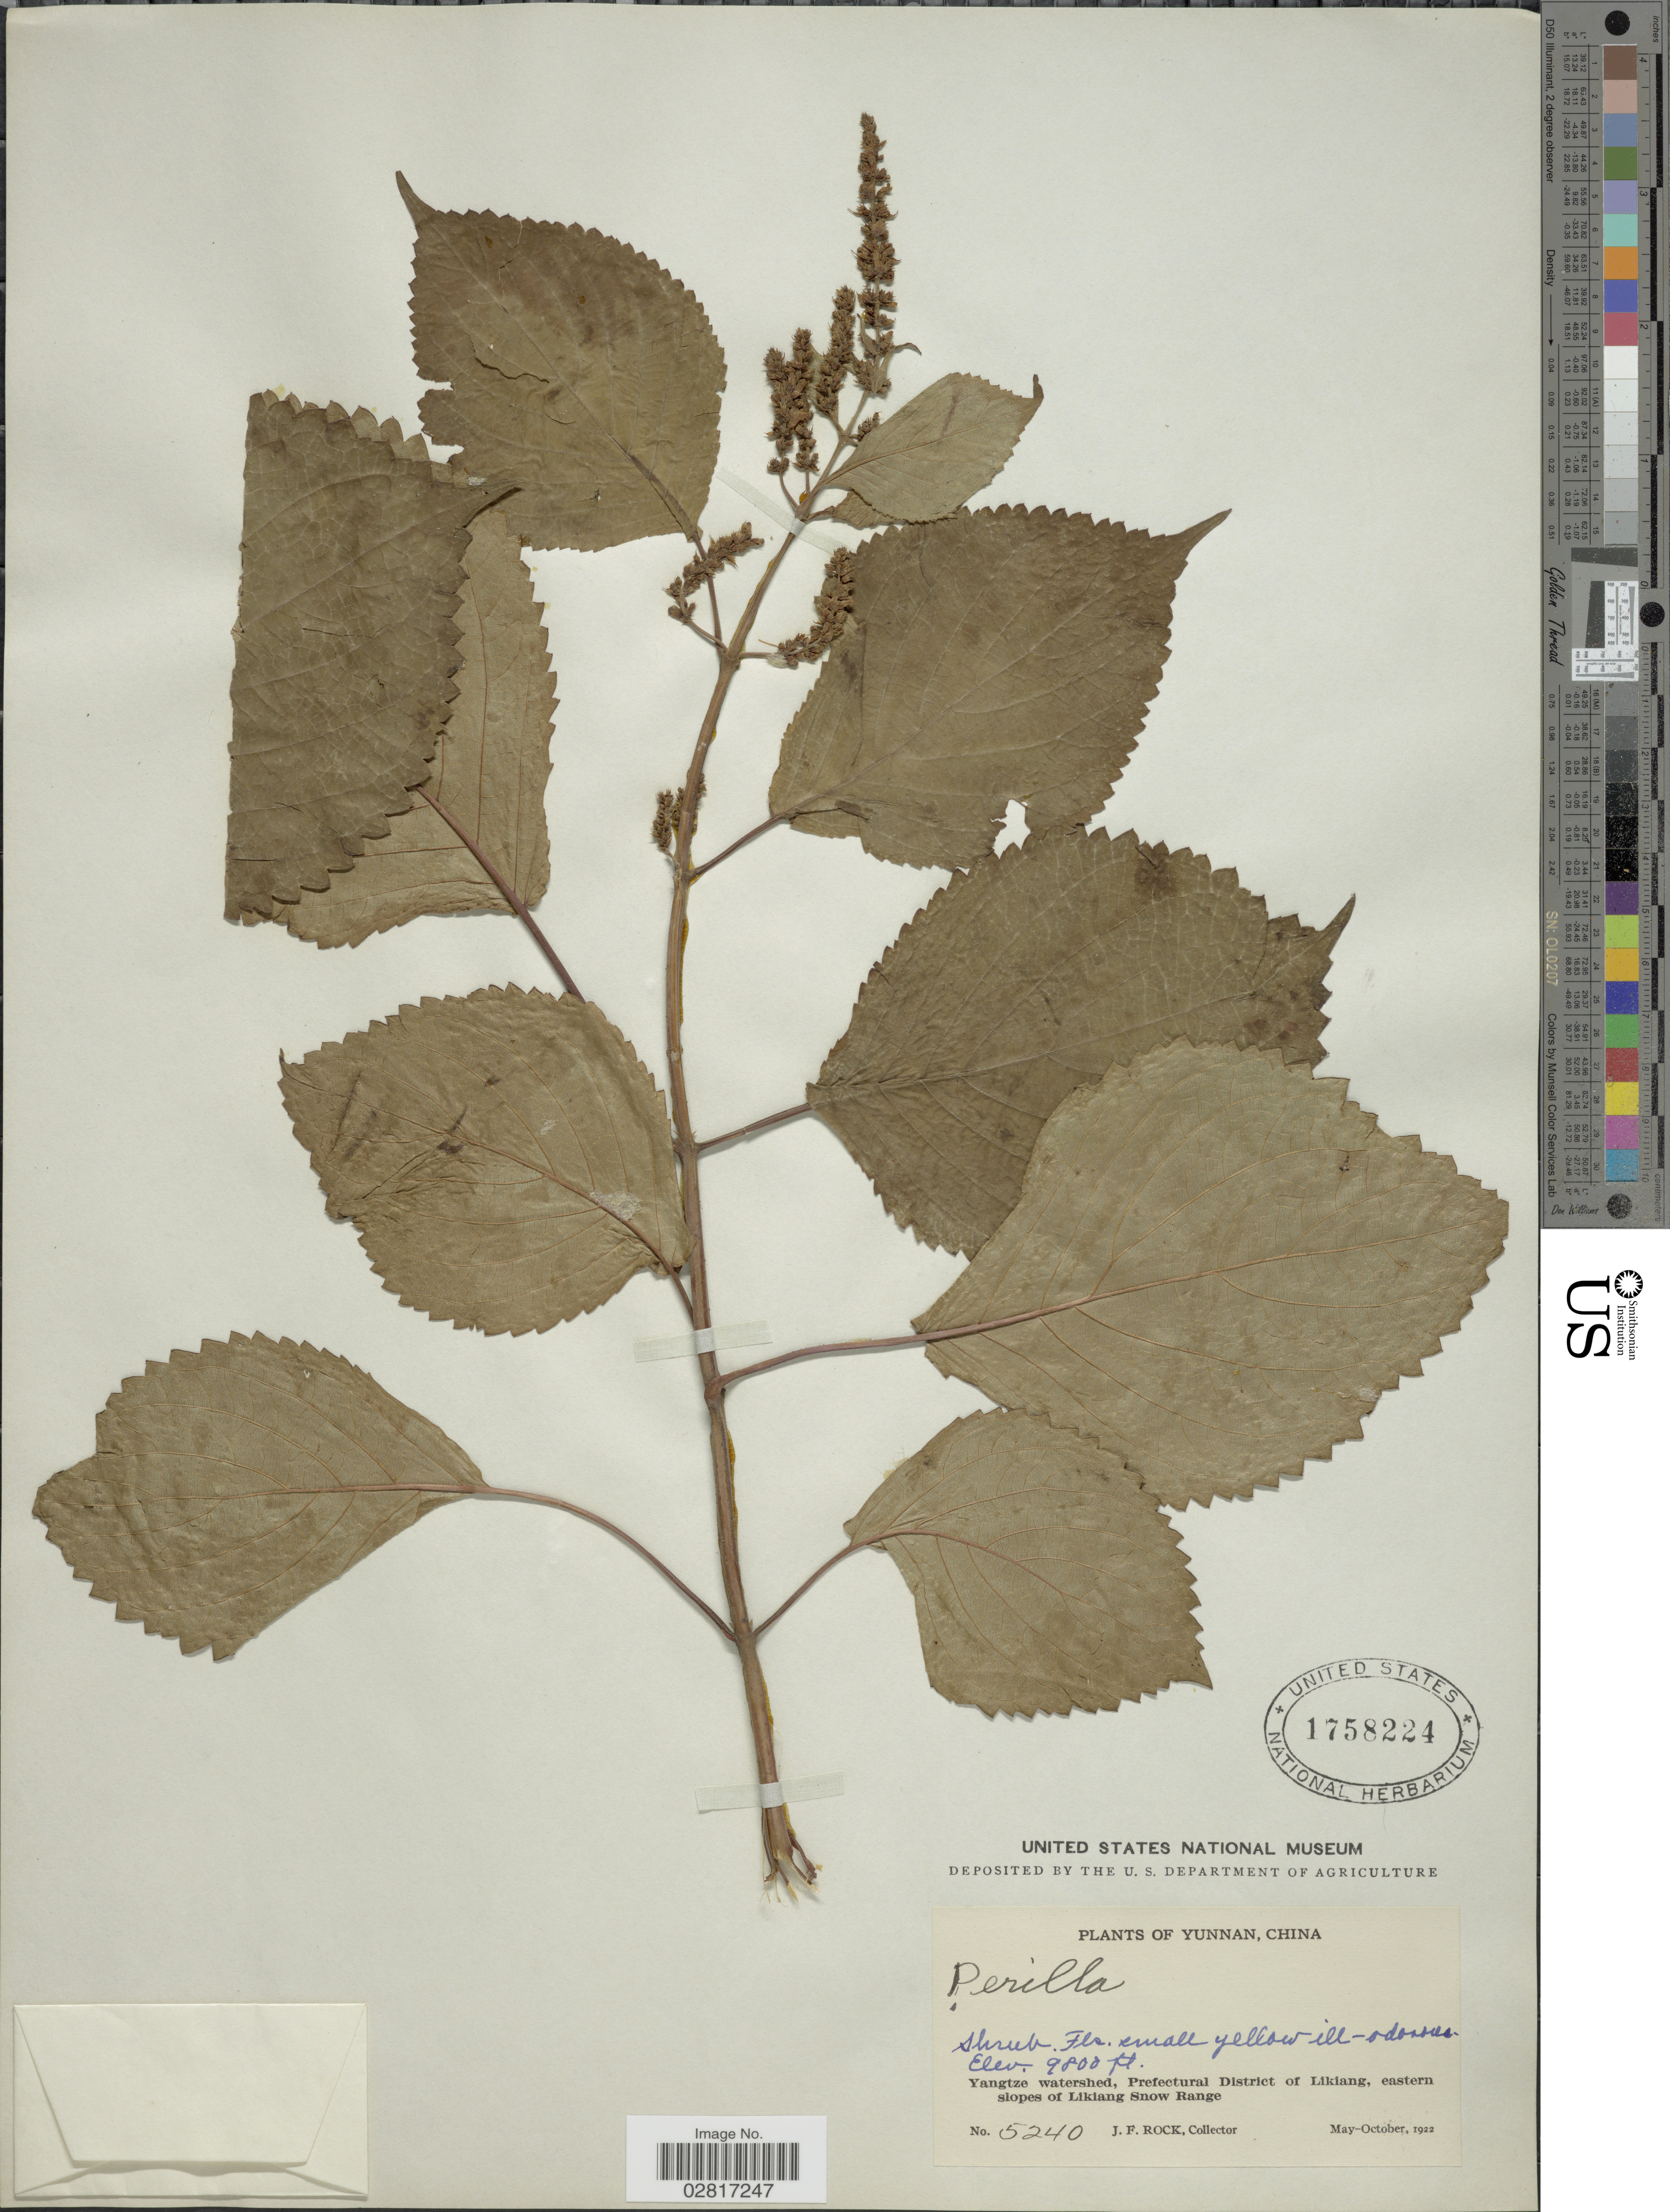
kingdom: Plantae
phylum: Tracheophyta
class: Magnoliopsida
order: Lamiales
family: Lamiaceae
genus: Perilla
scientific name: Perilla sp.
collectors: J. Rock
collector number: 5240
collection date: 1922-05/1922-10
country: China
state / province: Yunnan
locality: Yangtze watershed, Prefectural District of Likiang, eastern slopes of Likiang Snow Range.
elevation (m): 2987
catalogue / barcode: US 1758224